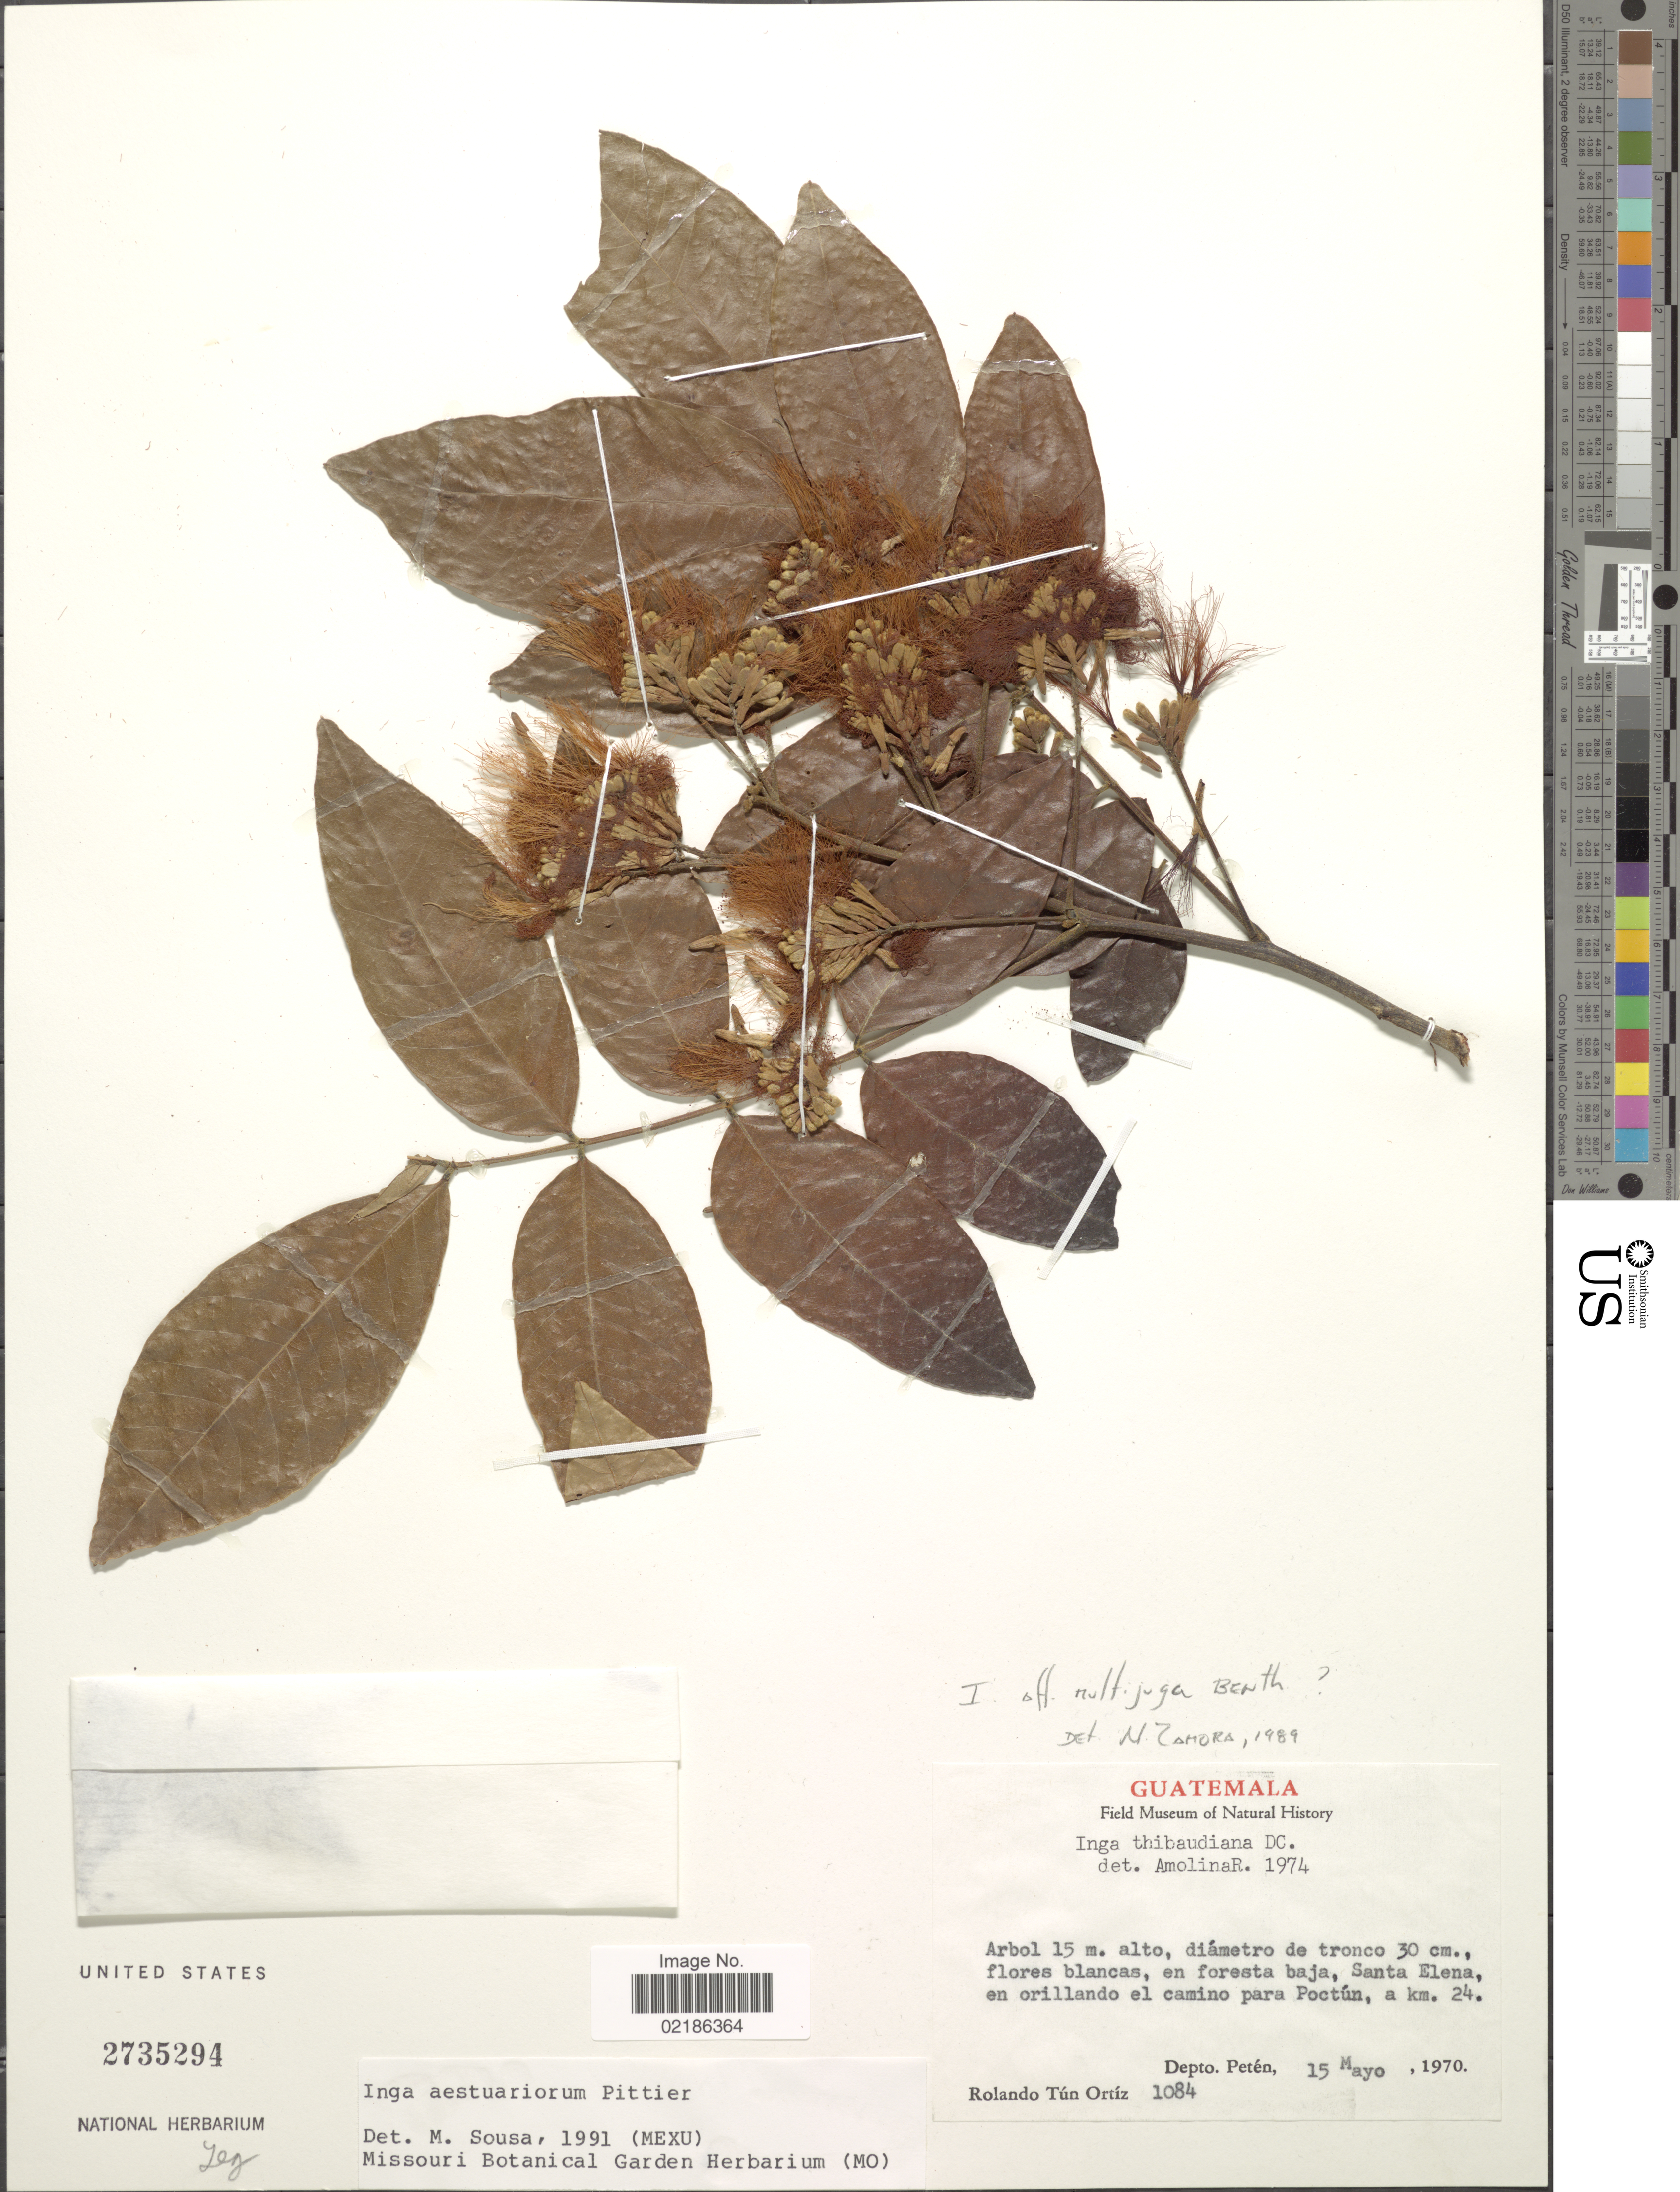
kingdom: Plantae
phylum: Tracheophyta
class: Magnoliopsida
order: Fabales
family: Fabaceae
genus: Inga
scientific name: Inga multijuga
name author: Benth.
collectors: R. T. Ortíz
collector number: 1084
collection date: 1970-05-15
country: Guatemala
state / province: El Petén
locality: Santa Elena, en orillando el camino para Poctun, a km 24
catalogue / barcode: US 2735294